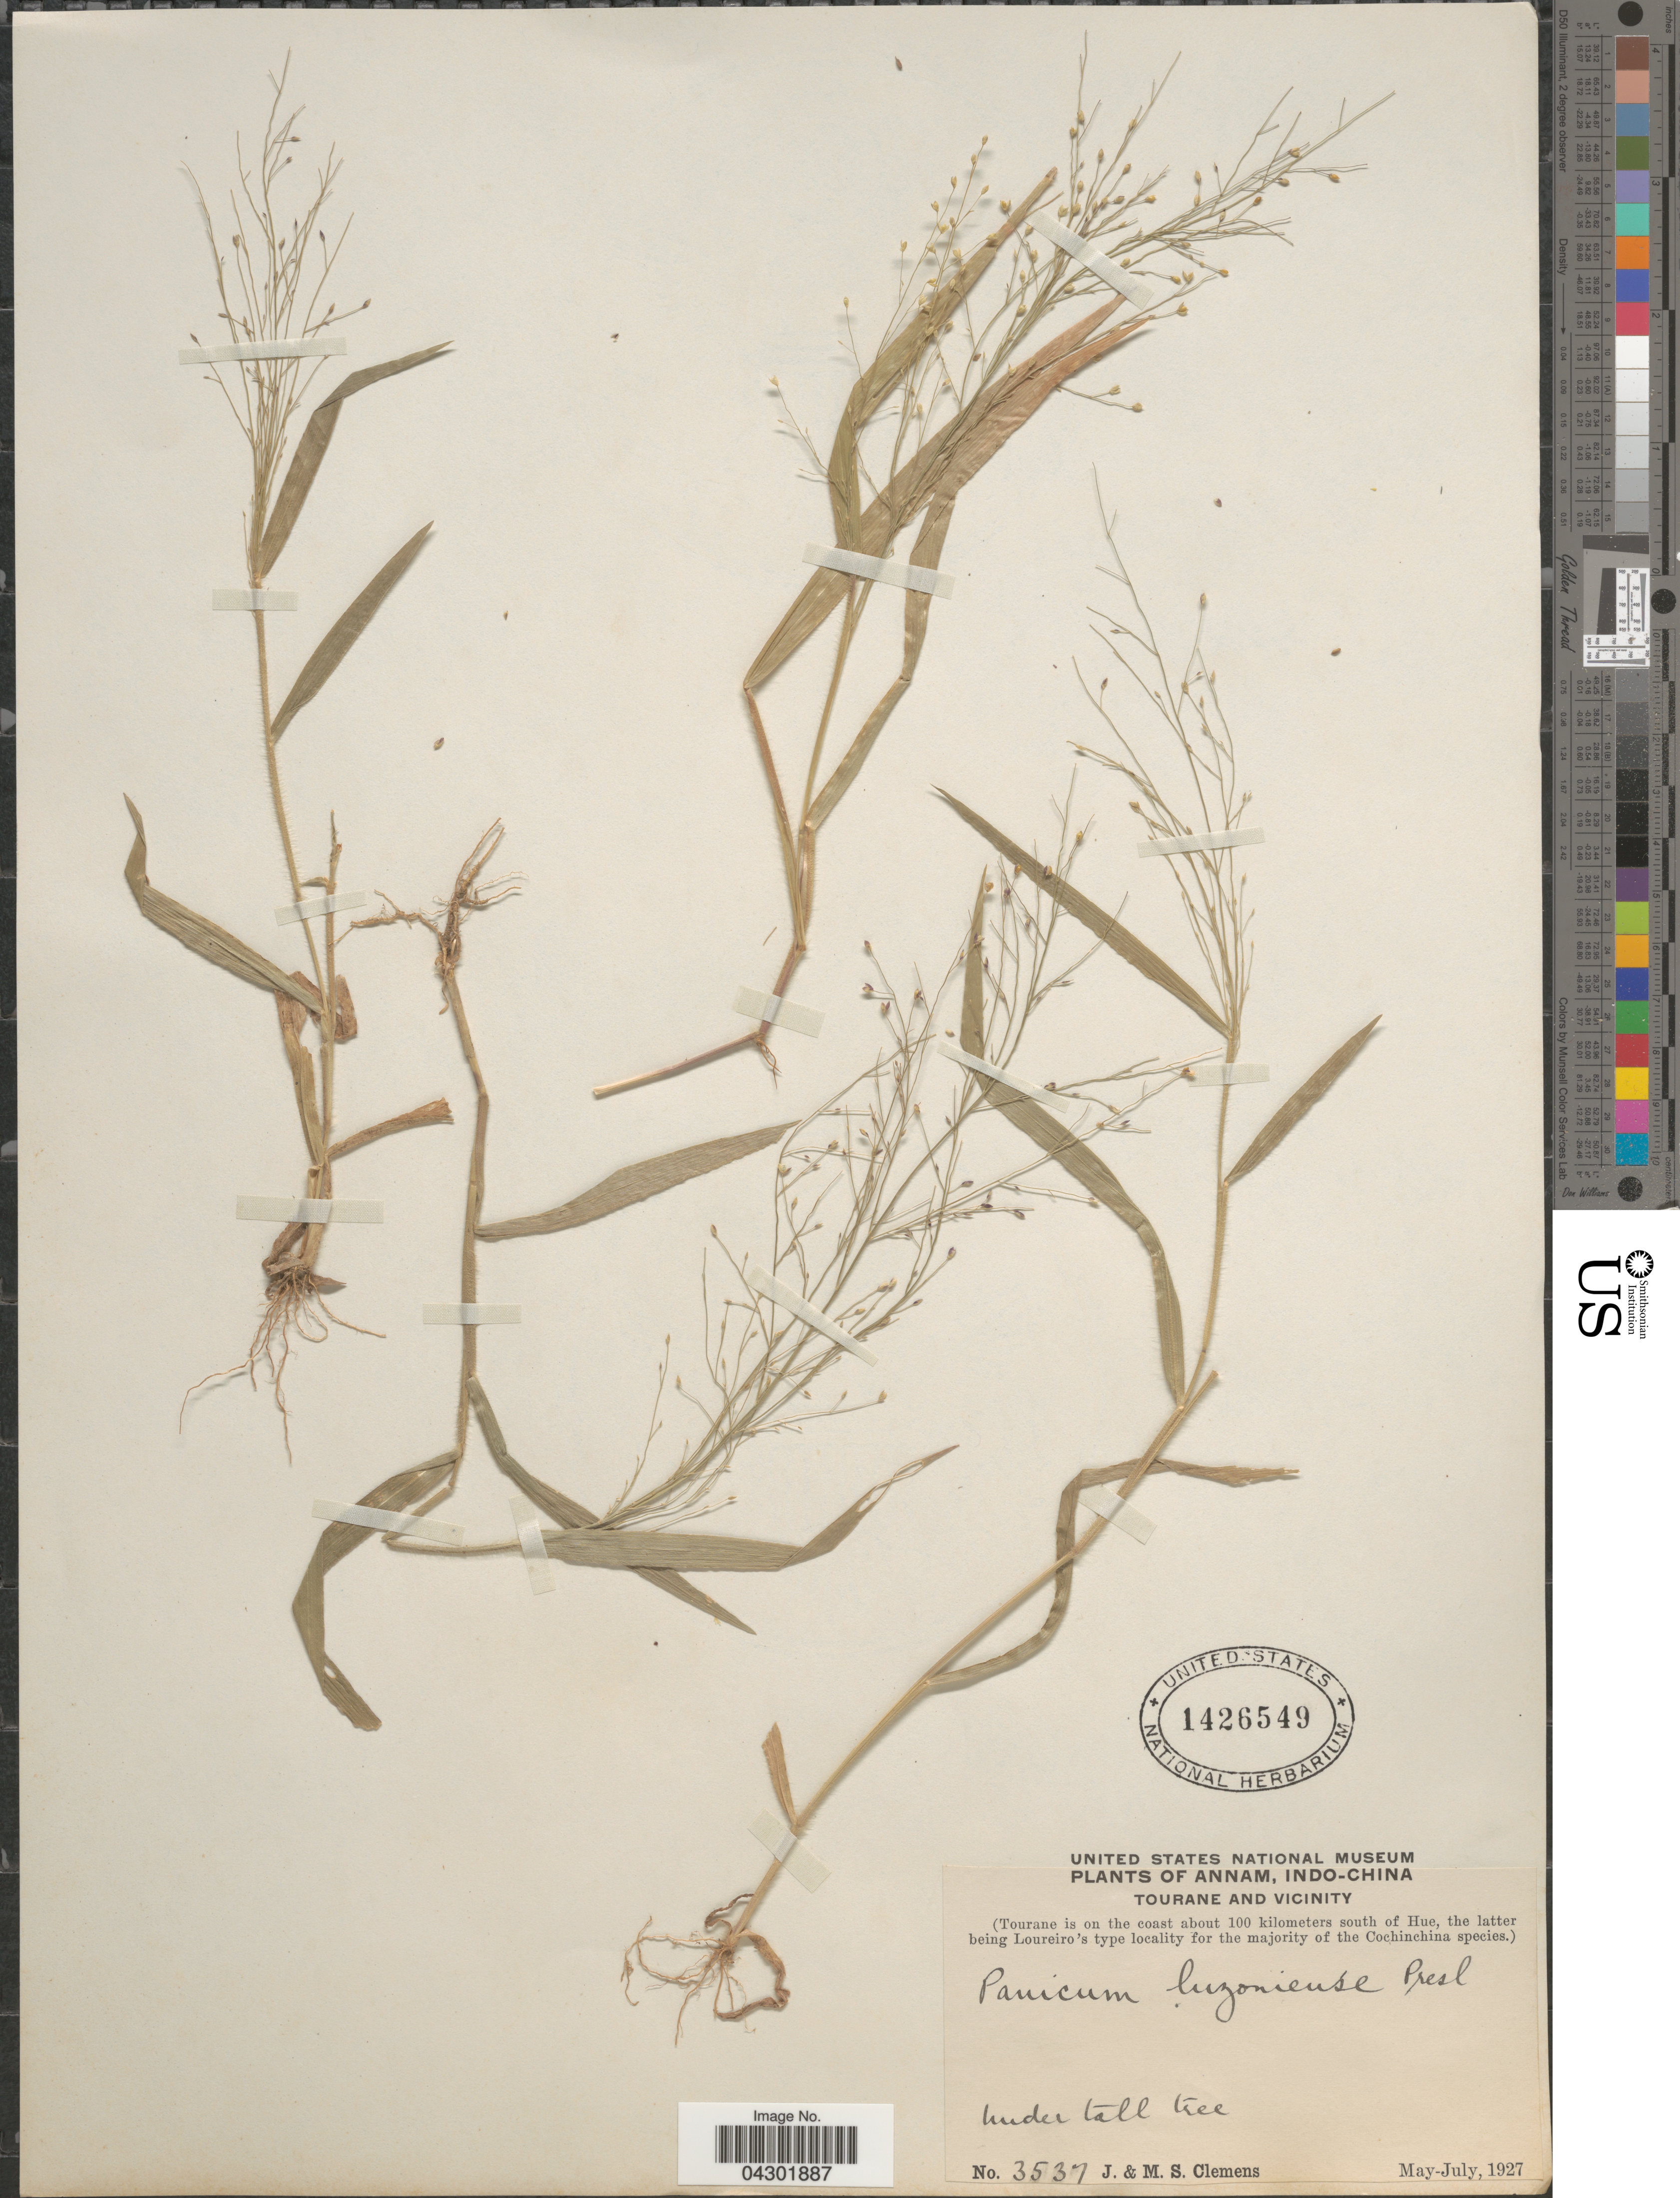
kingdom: Plantae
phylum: Tracheophyta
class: Liliopsida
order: Poales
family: Poaceae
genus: Panicum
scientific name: Panicum luzonense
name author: J. Presl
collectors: J. Clemens & M. S. Clemens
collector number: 3537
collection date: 1927-05/1927-07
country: Vietnam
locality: Annam, Indo-China. Tourane and vicinity. (Tourane is on the coast about 100 kilometers south of Hue, the latter being Loureiro's type locality for the majority of the Cochinchina species.). Under tall tree.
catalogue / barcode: US 1426549